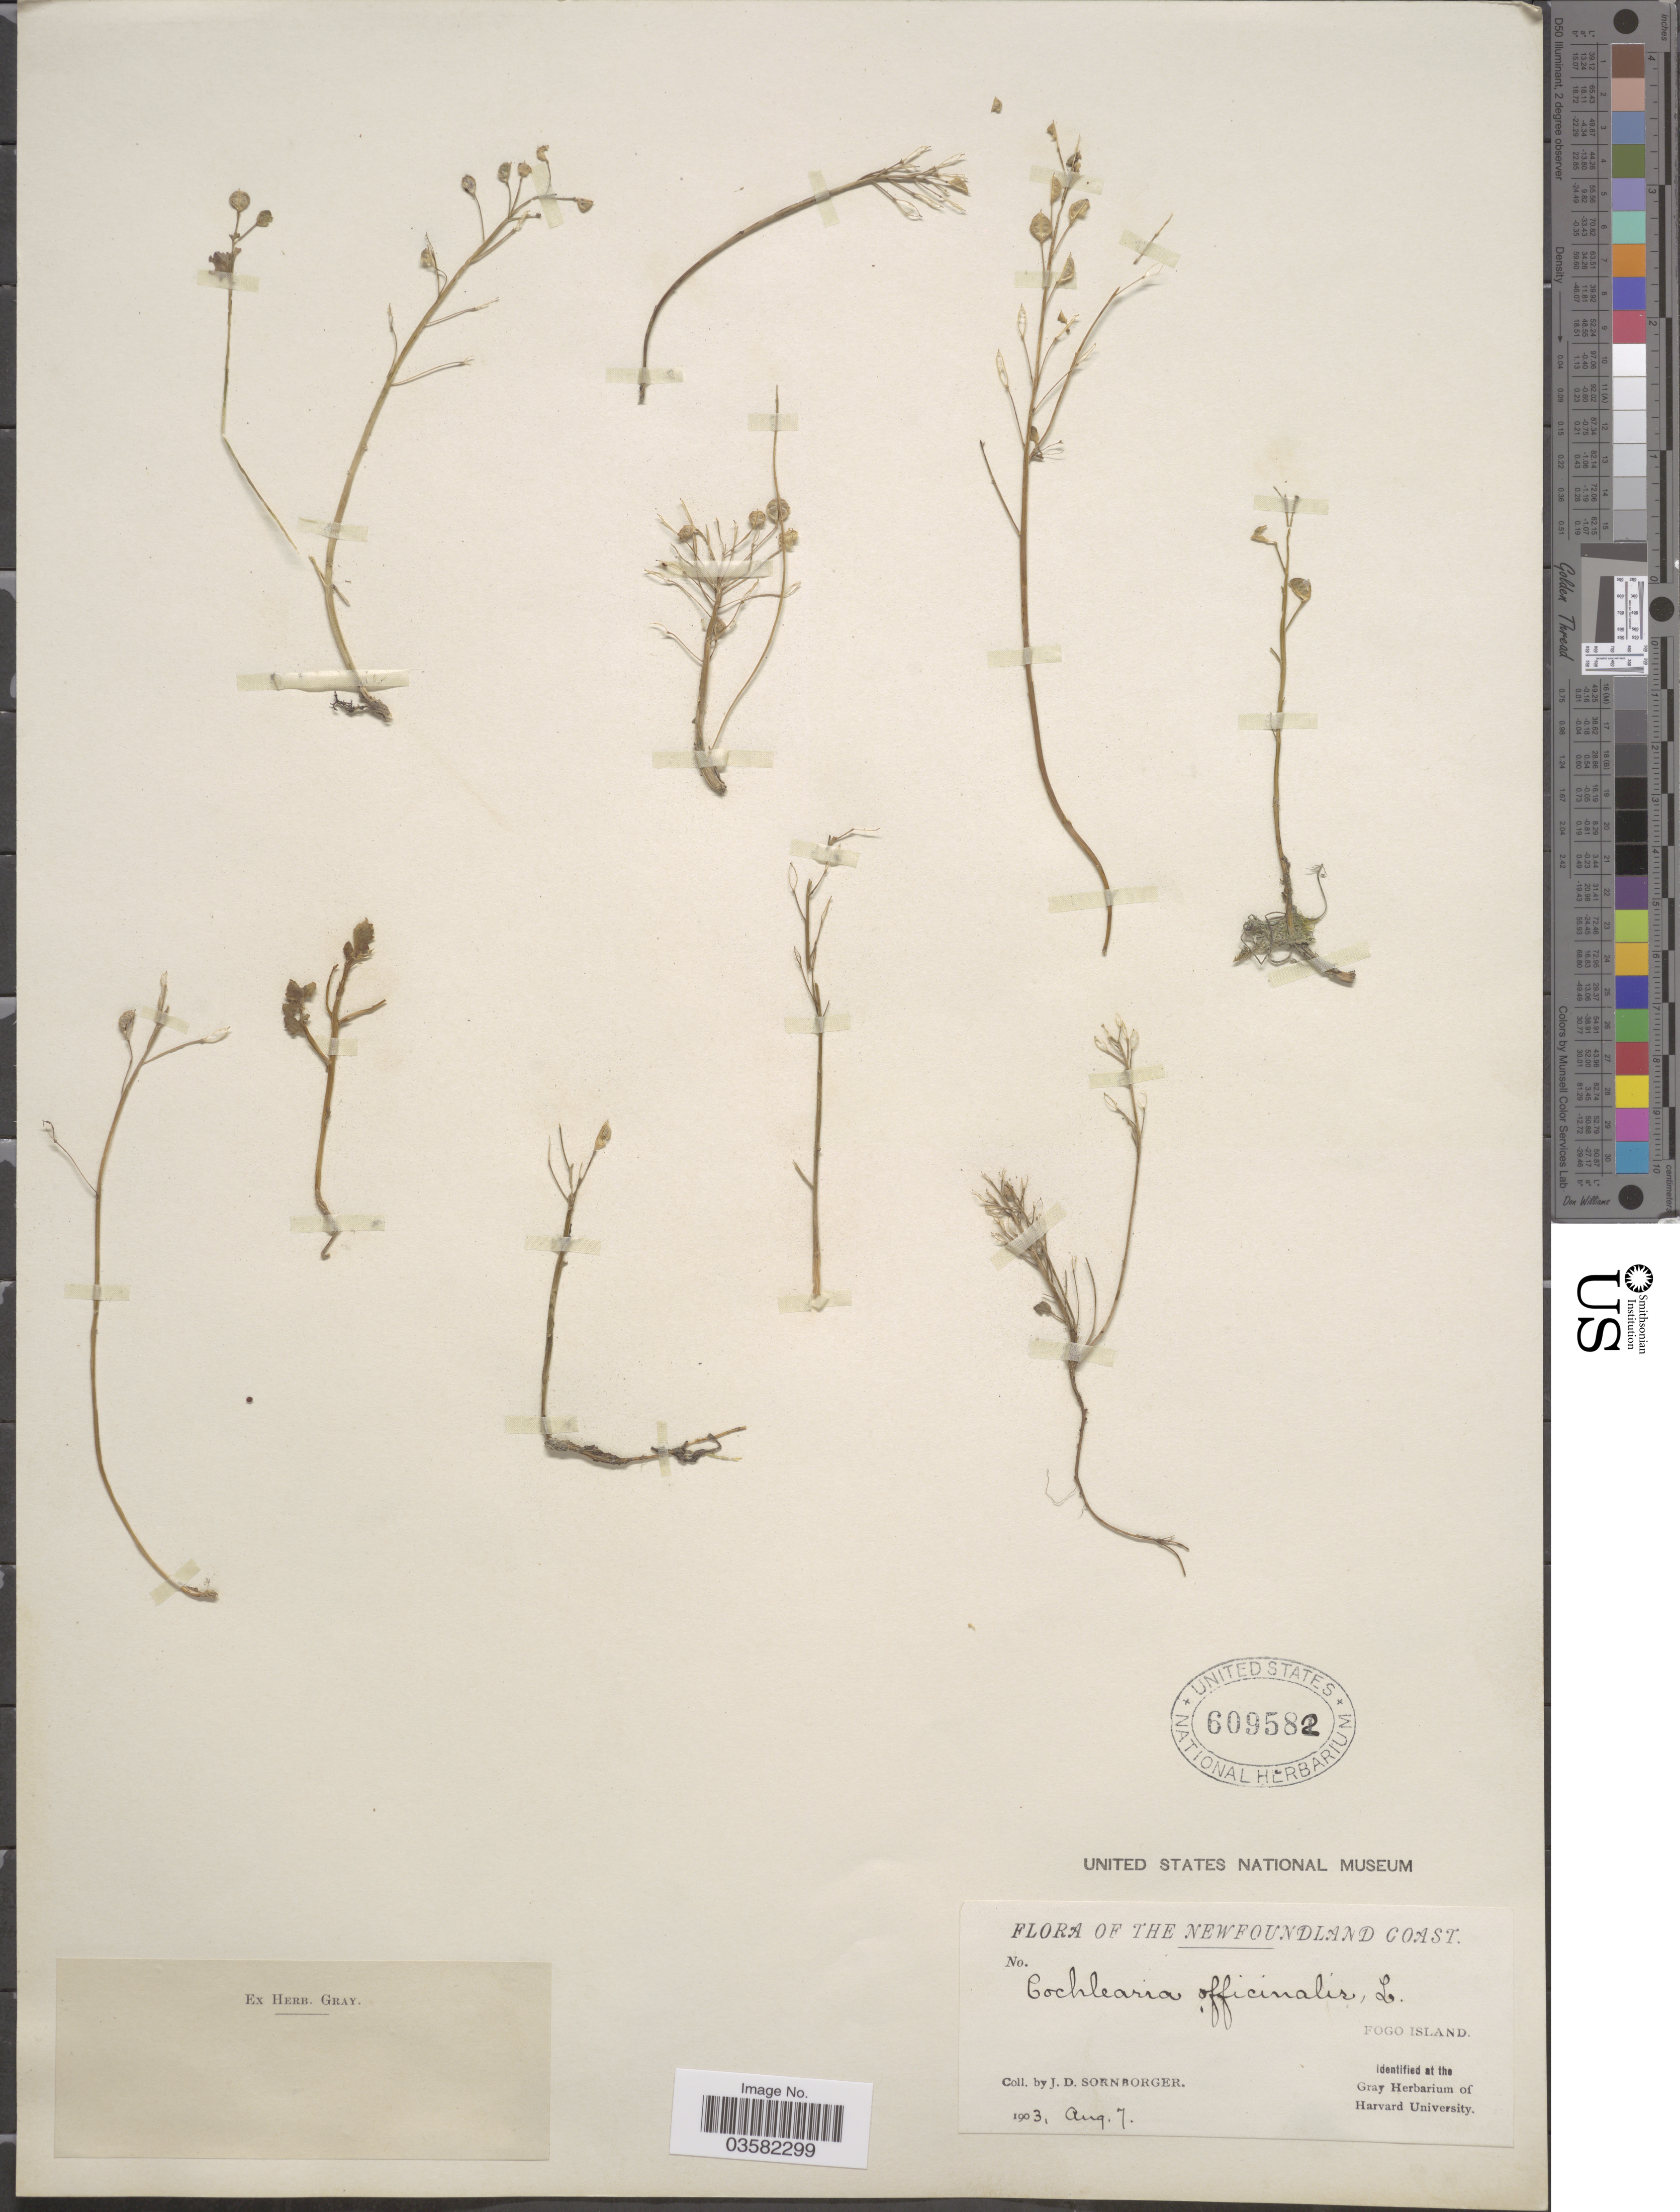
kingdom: Plantae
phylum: Tracheophyta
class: Magnoliopsida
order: Brassicales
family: Brassicaceae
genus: Cochlearia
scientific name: Cochlearia officinalis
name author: L.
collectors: J. Sornborger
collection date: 1903-08-07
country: Canada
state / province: Newfoundland and Labrador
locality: The Newfoundland Coast. Fogo Island.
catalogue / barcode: US 609582